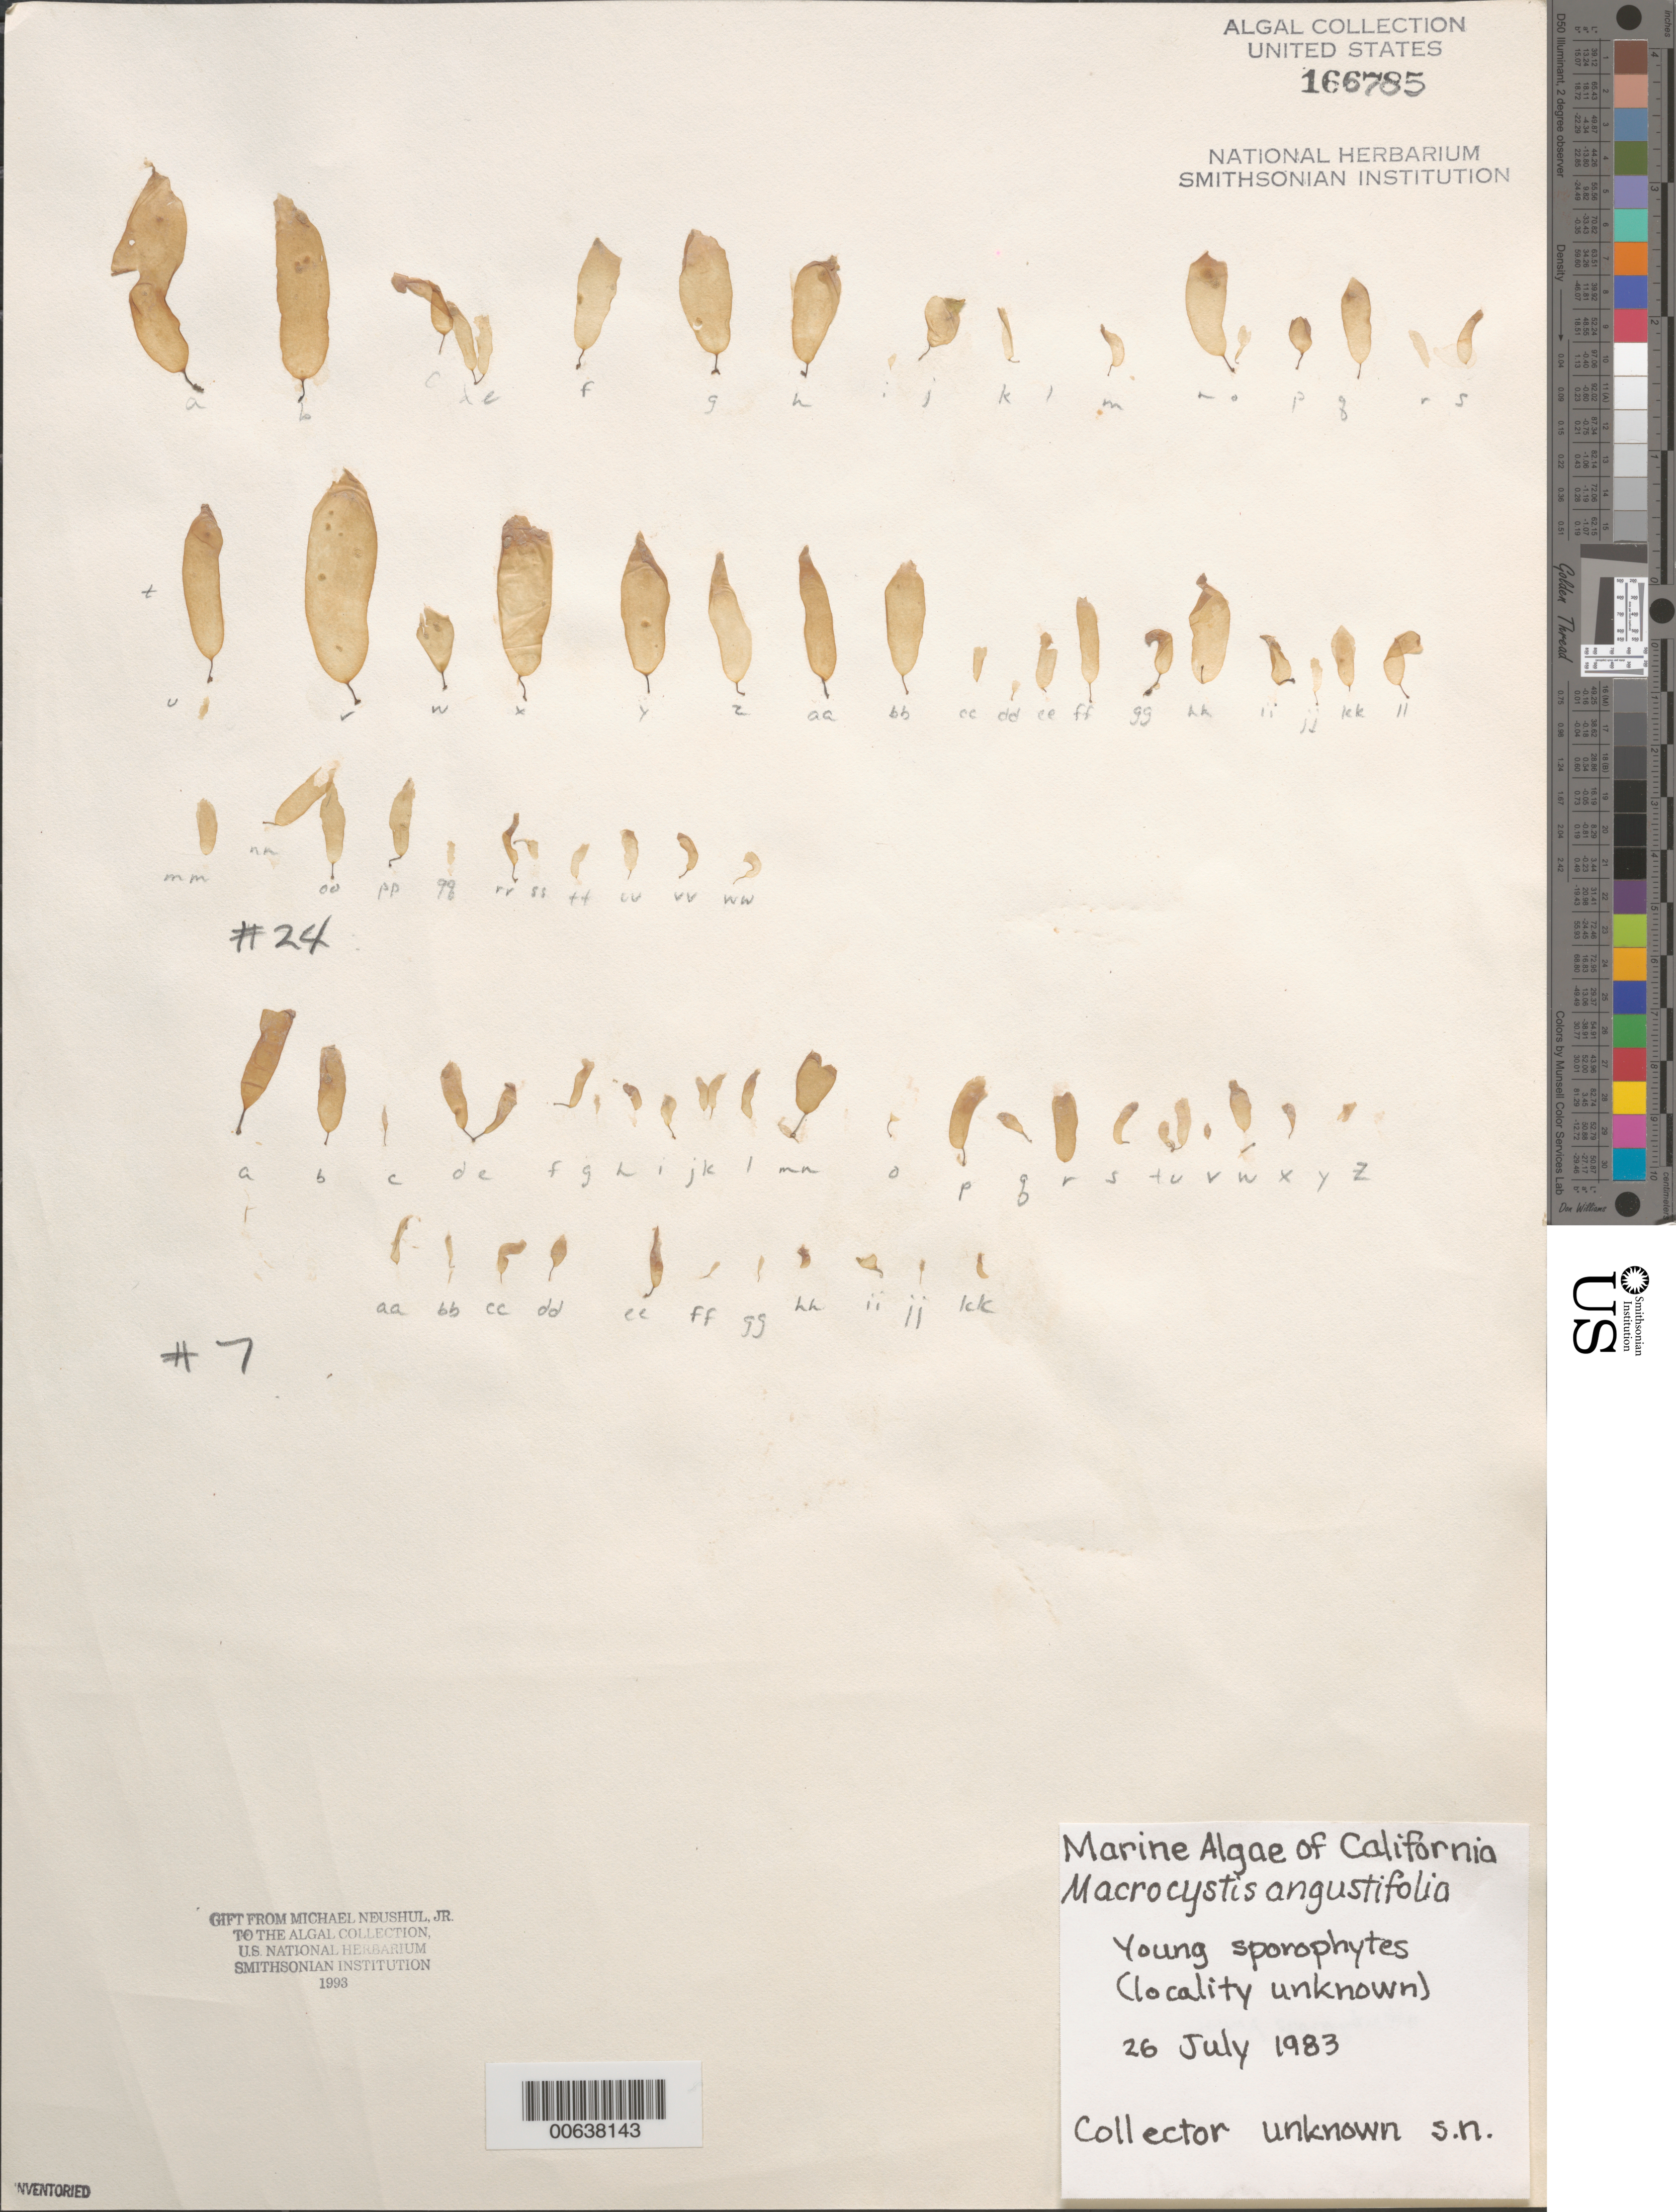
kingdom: Chromista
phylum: Ochrophyta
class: Phaeophyceae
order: Laminariales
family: Laminariaceae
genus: Macrocystis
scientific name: Macrocystis pyrifera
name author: (L.) C. Agardh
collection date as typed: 26 Jul 1983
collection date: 1983-07-26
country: United States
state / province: California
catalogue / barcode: US 166785